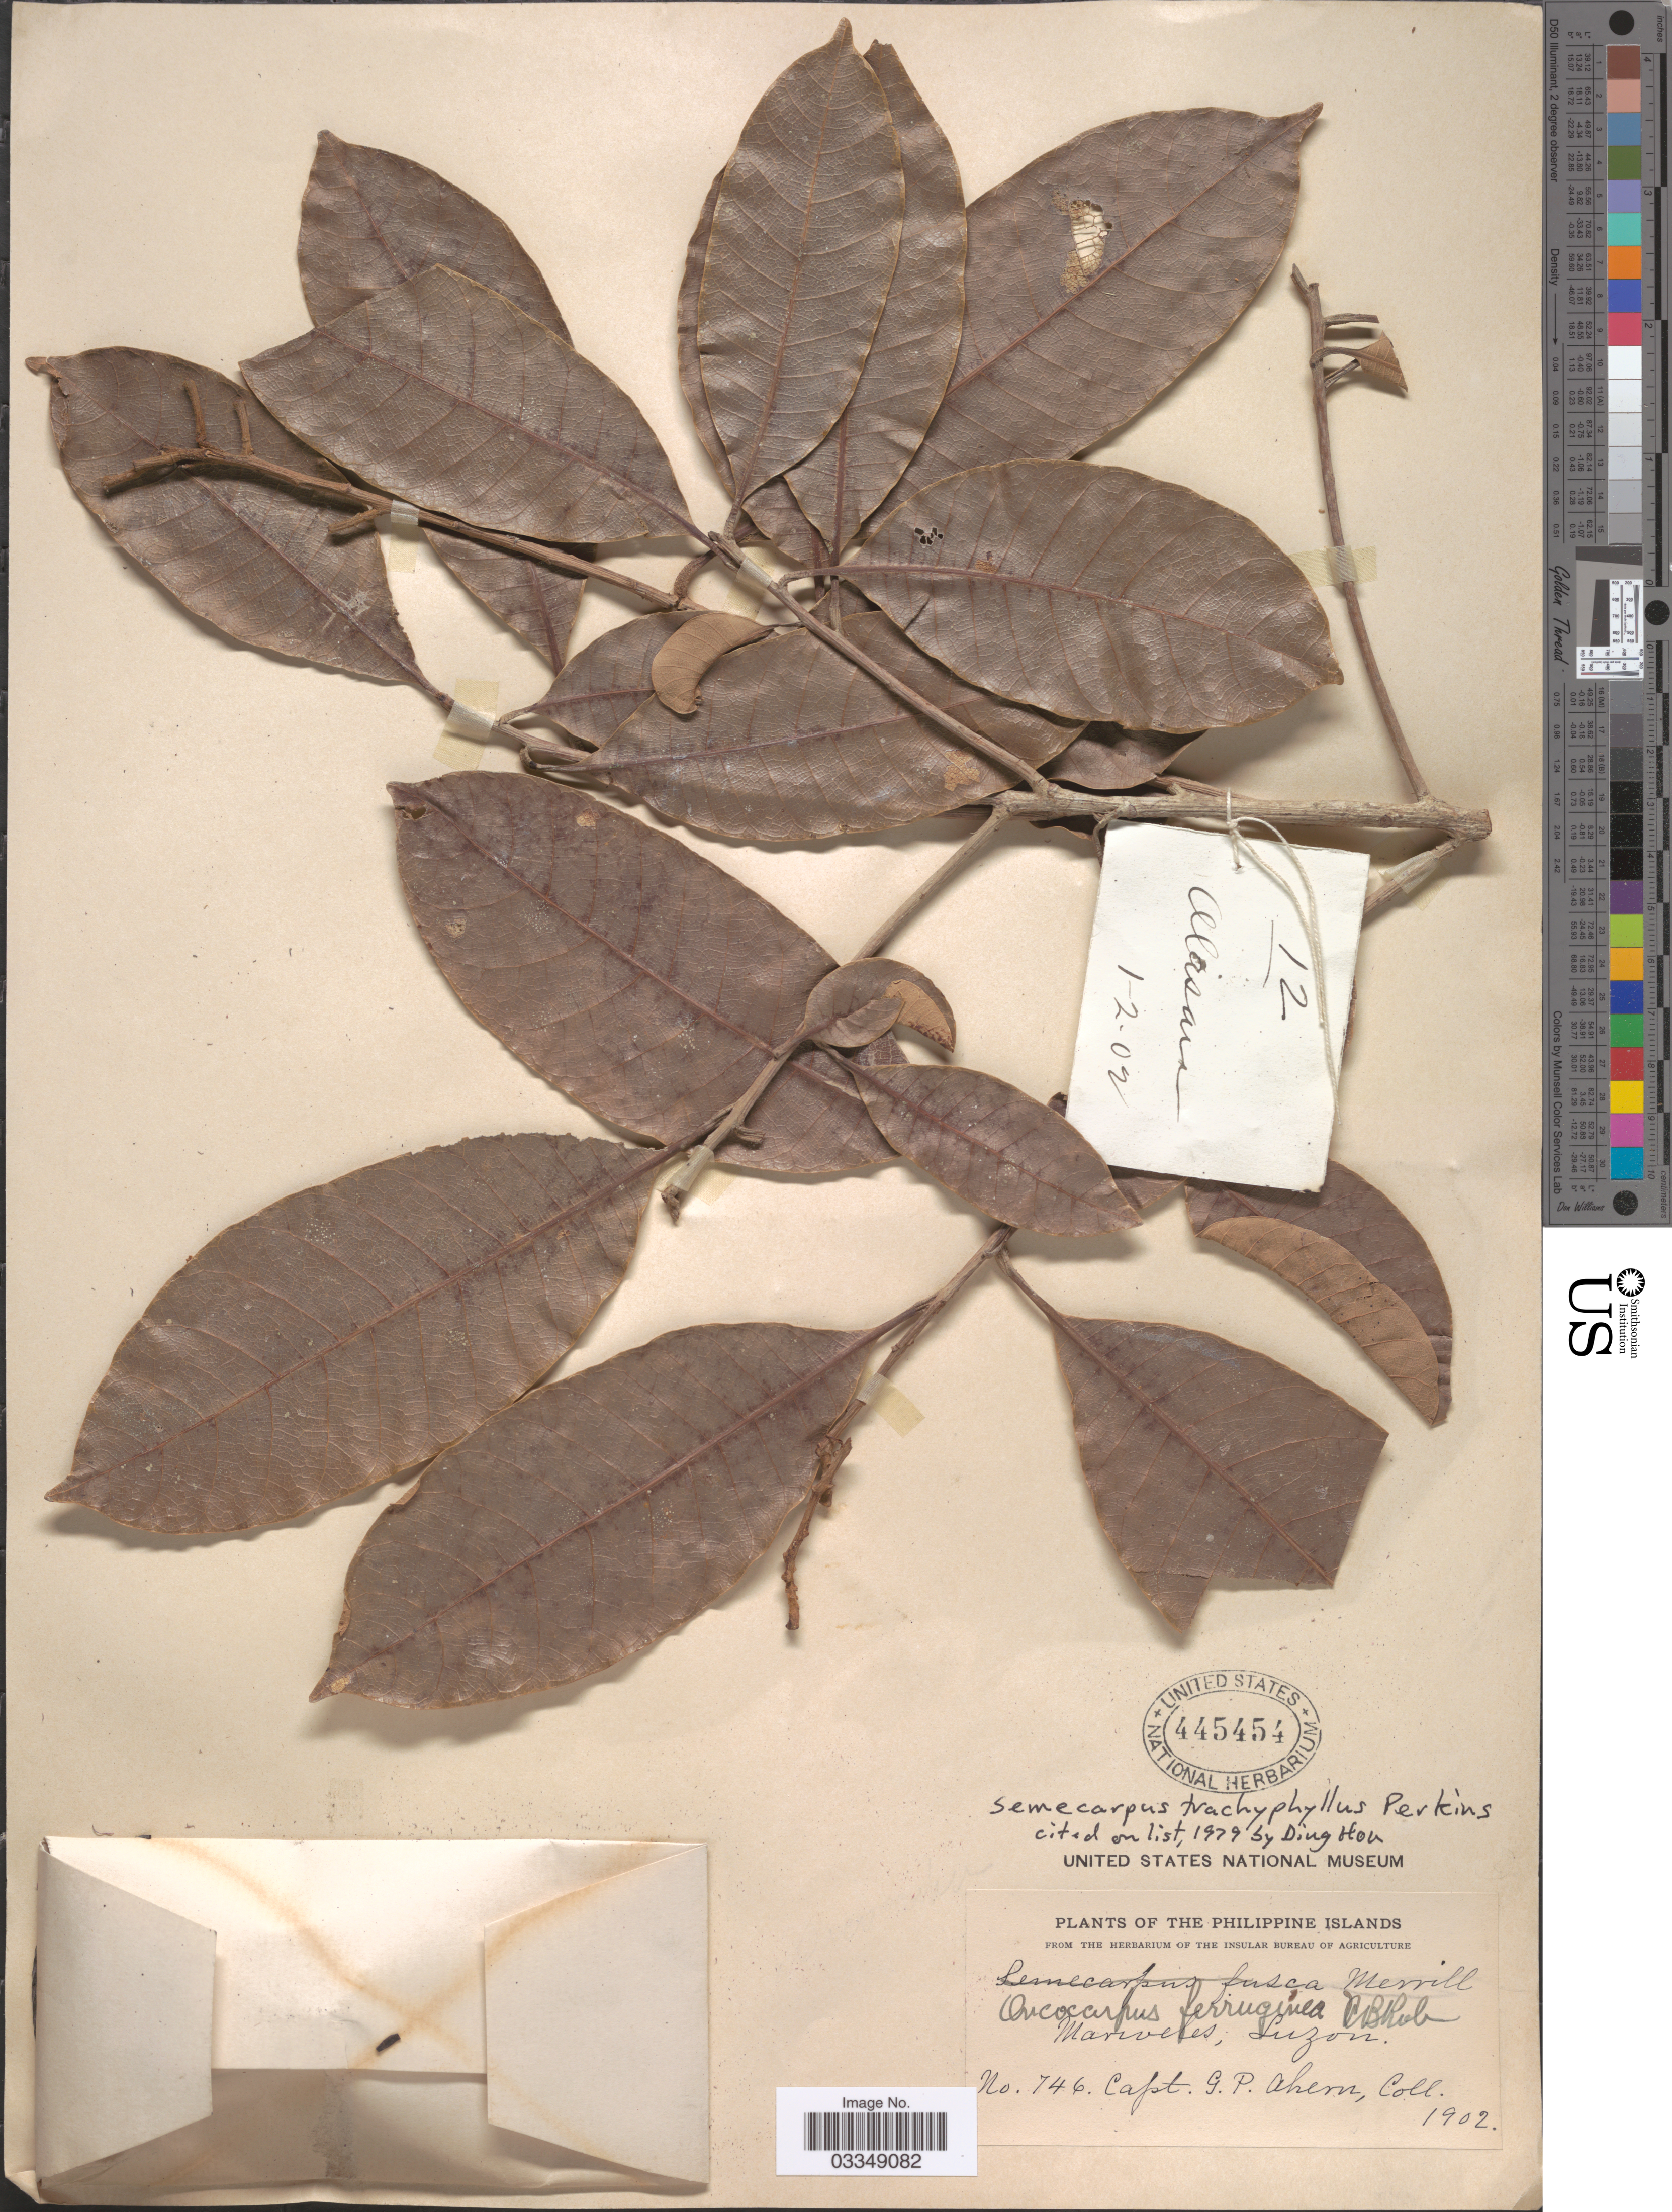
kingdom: Plantae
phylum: Tracheophyta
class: Magnoliopsida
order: Sapindales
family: Anacardiaceae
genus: Semecarpus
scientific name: Semecarpus trachyphyllus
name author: Perkins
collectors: G. Ahern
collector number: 746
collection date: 1902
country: Philippines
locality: The Philippine Islands. Mariveles, Luzon.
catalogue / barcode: US 445454